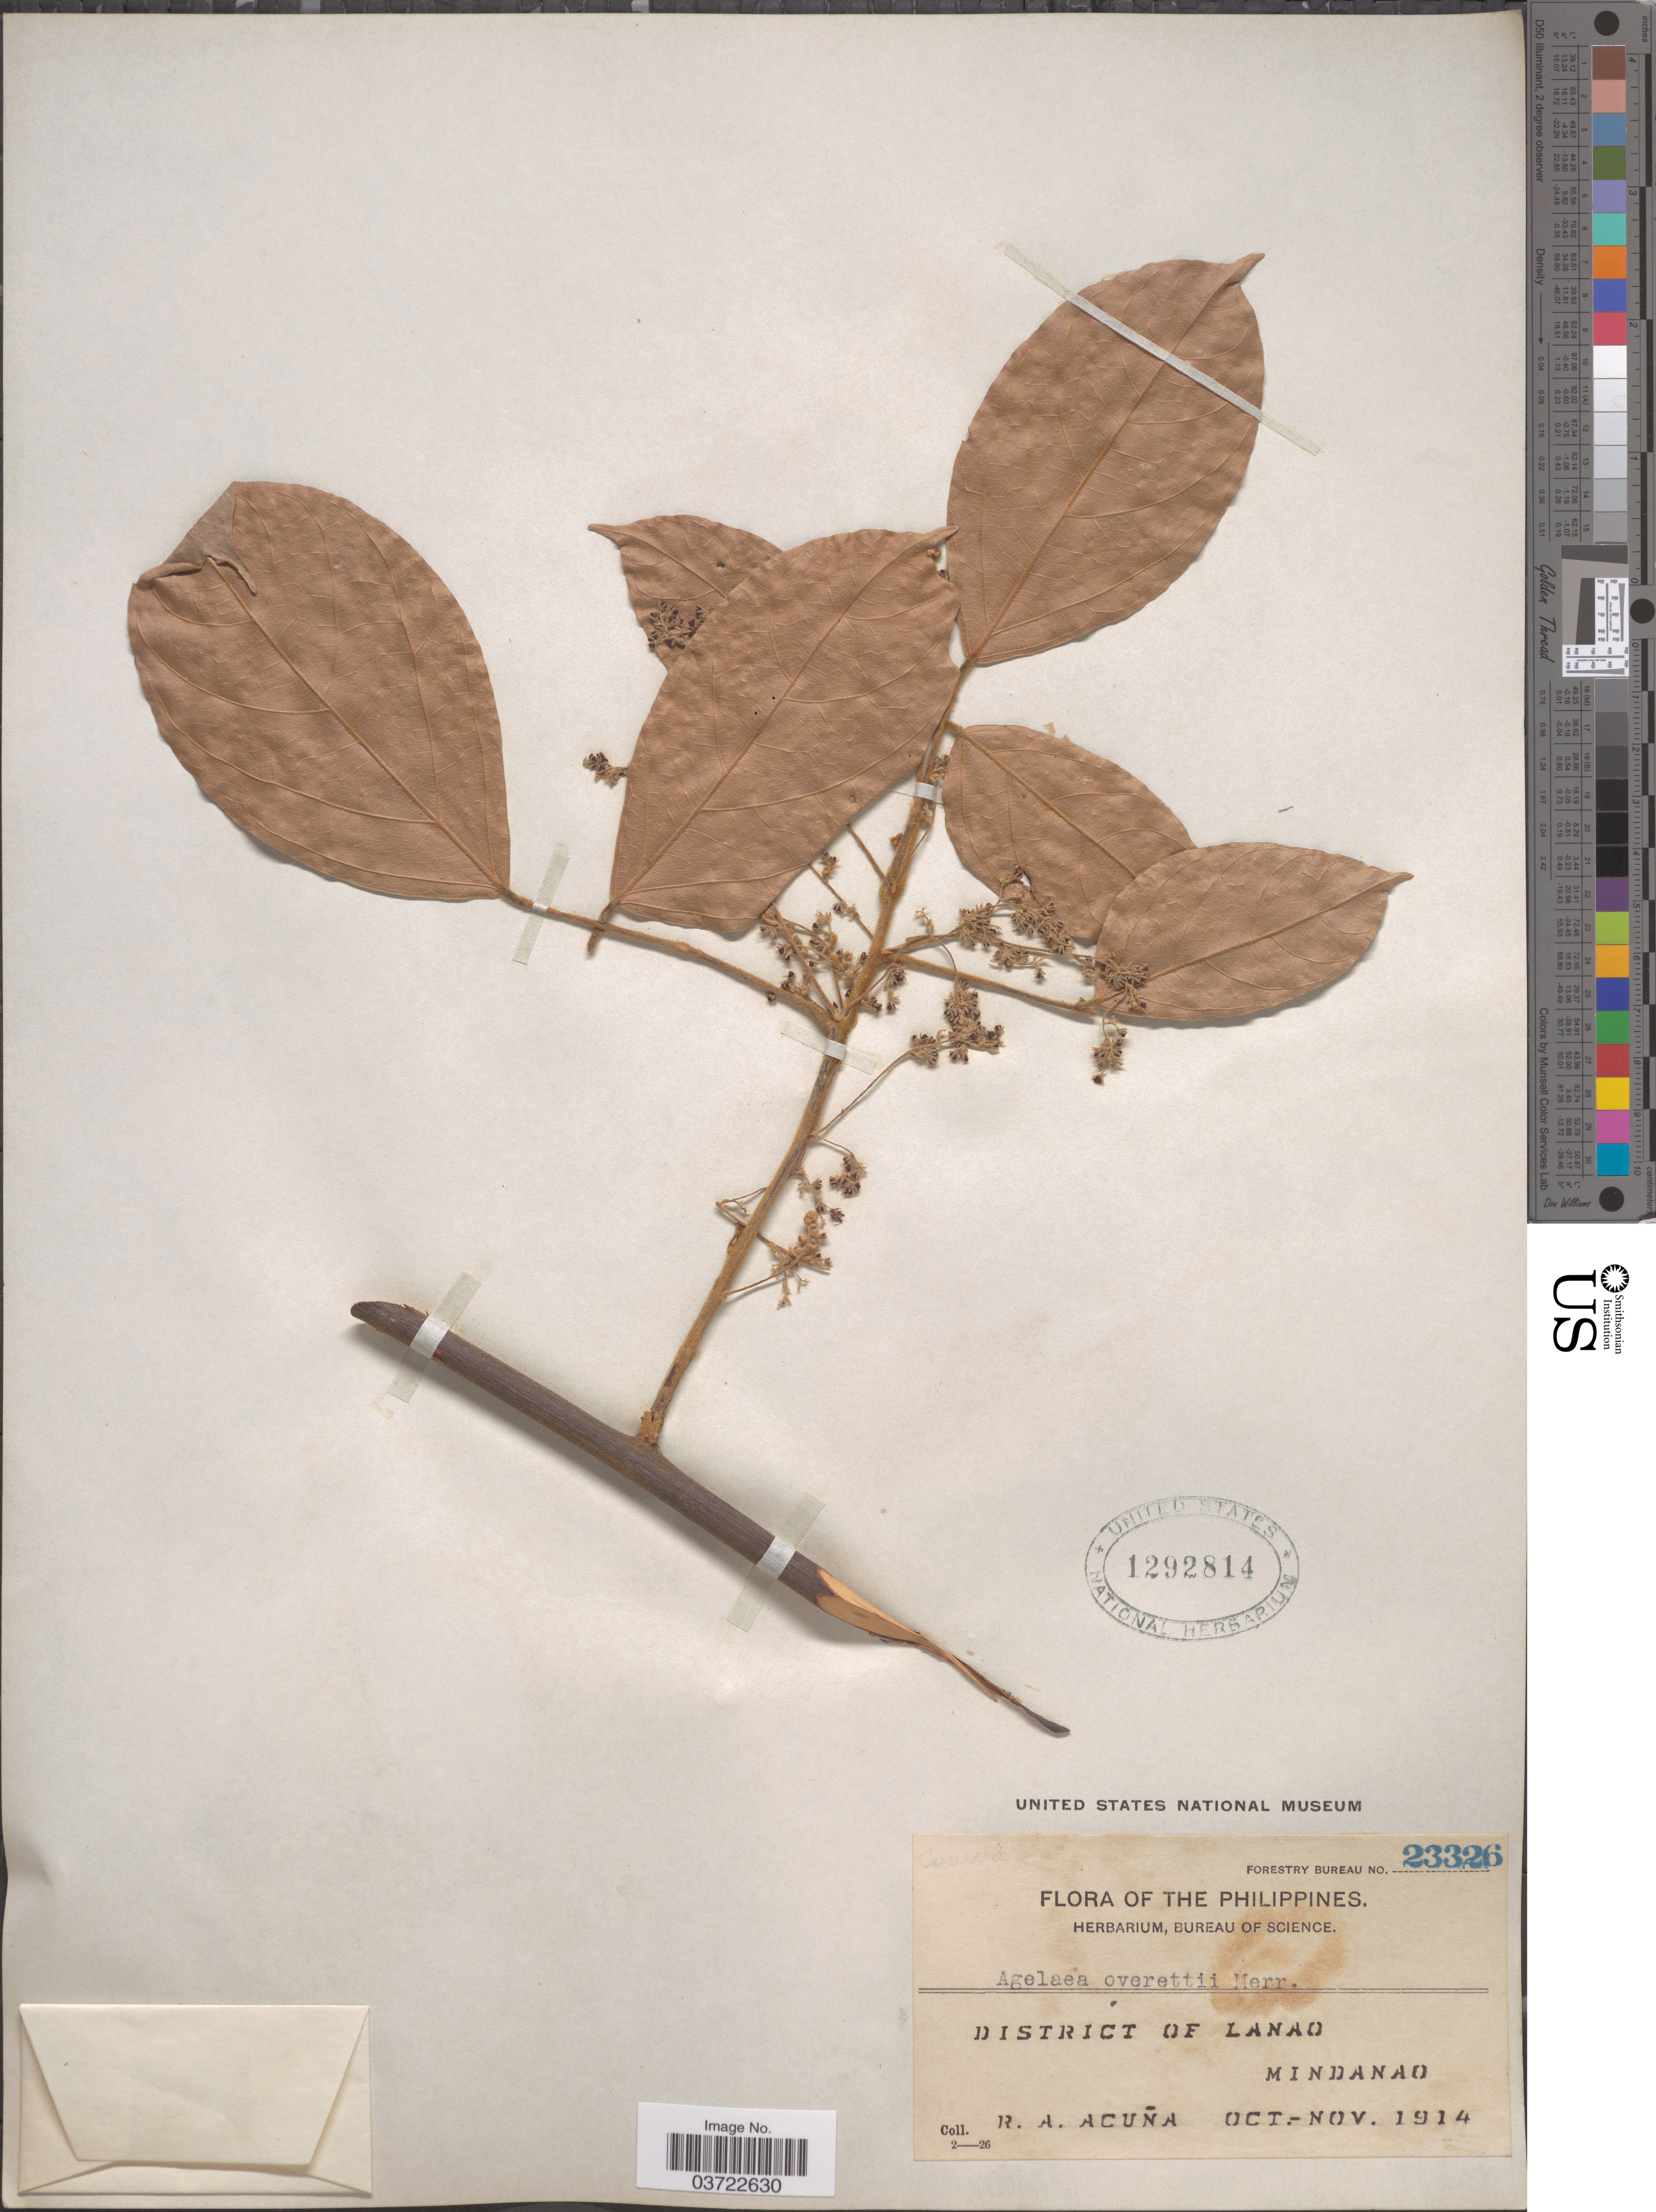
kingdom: Plantae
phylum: Tracheophyta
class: Magnoliopsida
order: Oxalidales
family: Connaraceae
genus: Agelaea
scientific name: Agelaea borneensis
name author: (Hook. f.) Merr.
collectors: R. A. Acuña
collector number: Forestry Bureau 23326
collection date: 1914-10/1914-11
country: Philippines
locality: District of Lanao, Mindanao.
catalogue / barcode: US 1292814